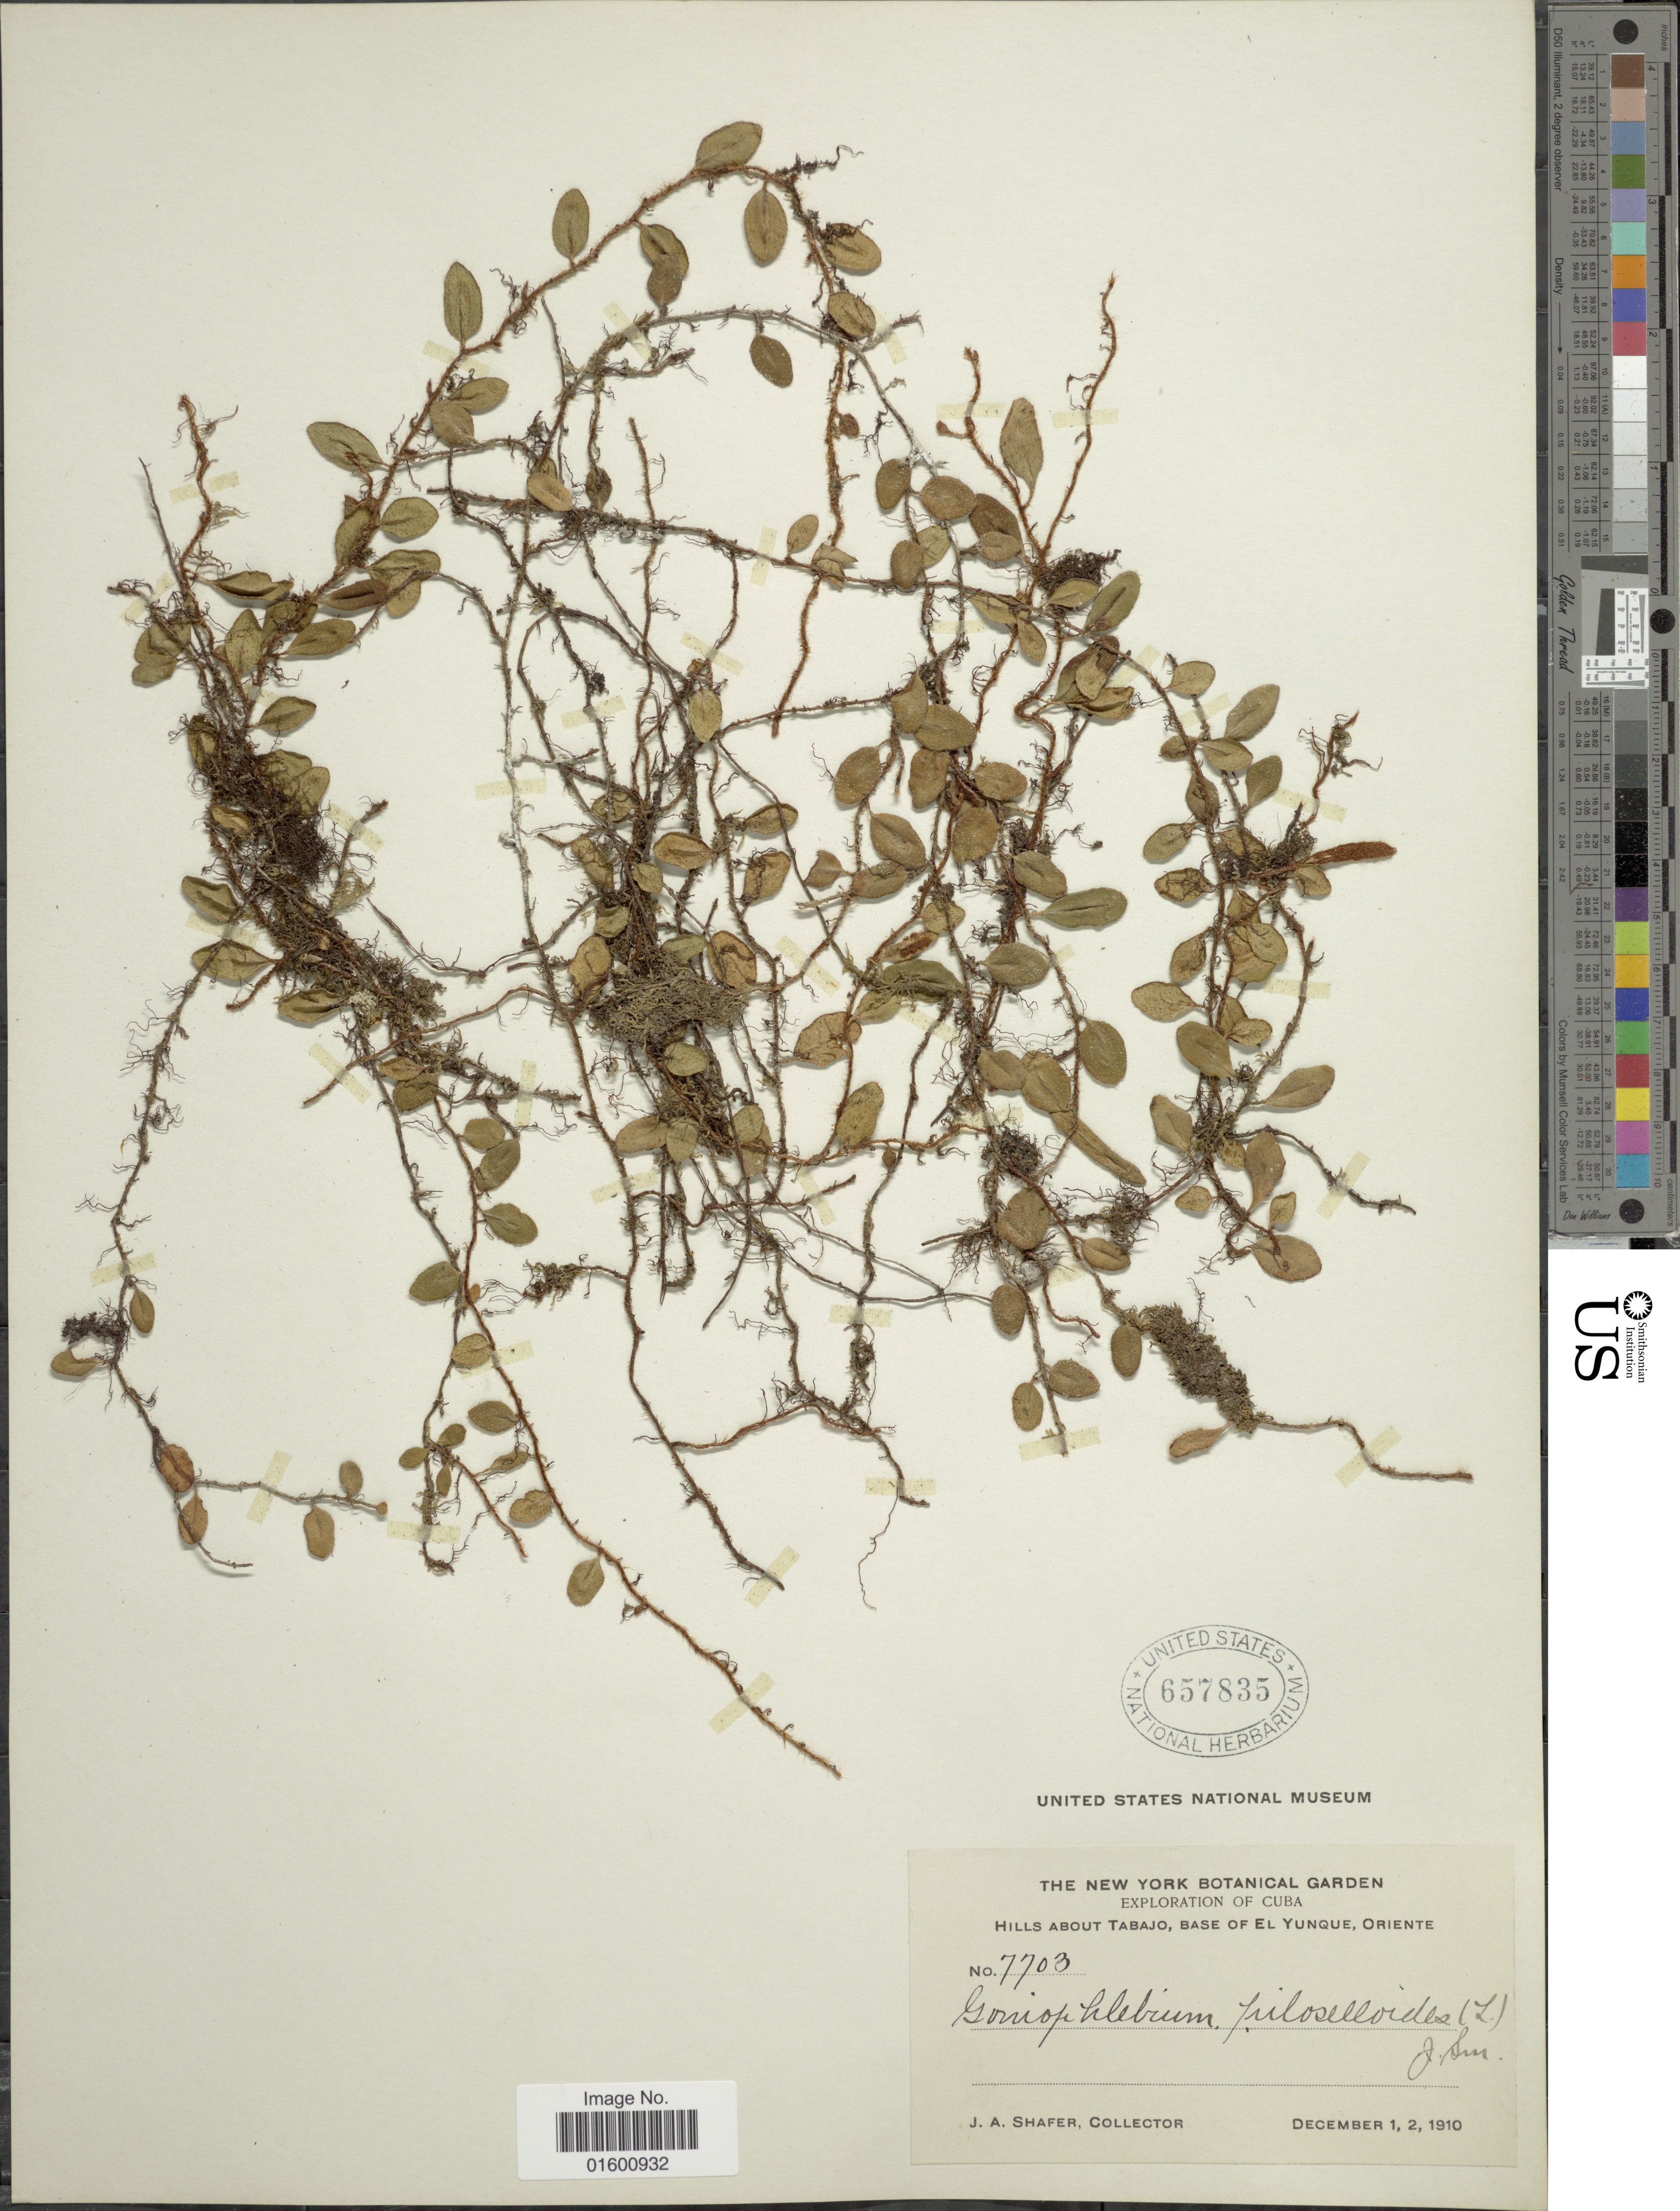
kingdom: Plantae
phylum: Tracheophyta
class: Polypodiopsida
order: Polypodiales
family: Polypodiaceae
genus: Microgramma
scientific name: Microgramma piloselloides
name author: (L.) Copel.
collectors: J. A. Shafer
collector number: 7703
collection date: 1910-12-01/1910-12-02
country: Cuba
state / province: Oriente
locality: Hills about Tabajo, Base of El Yunque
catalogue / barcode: US 657835